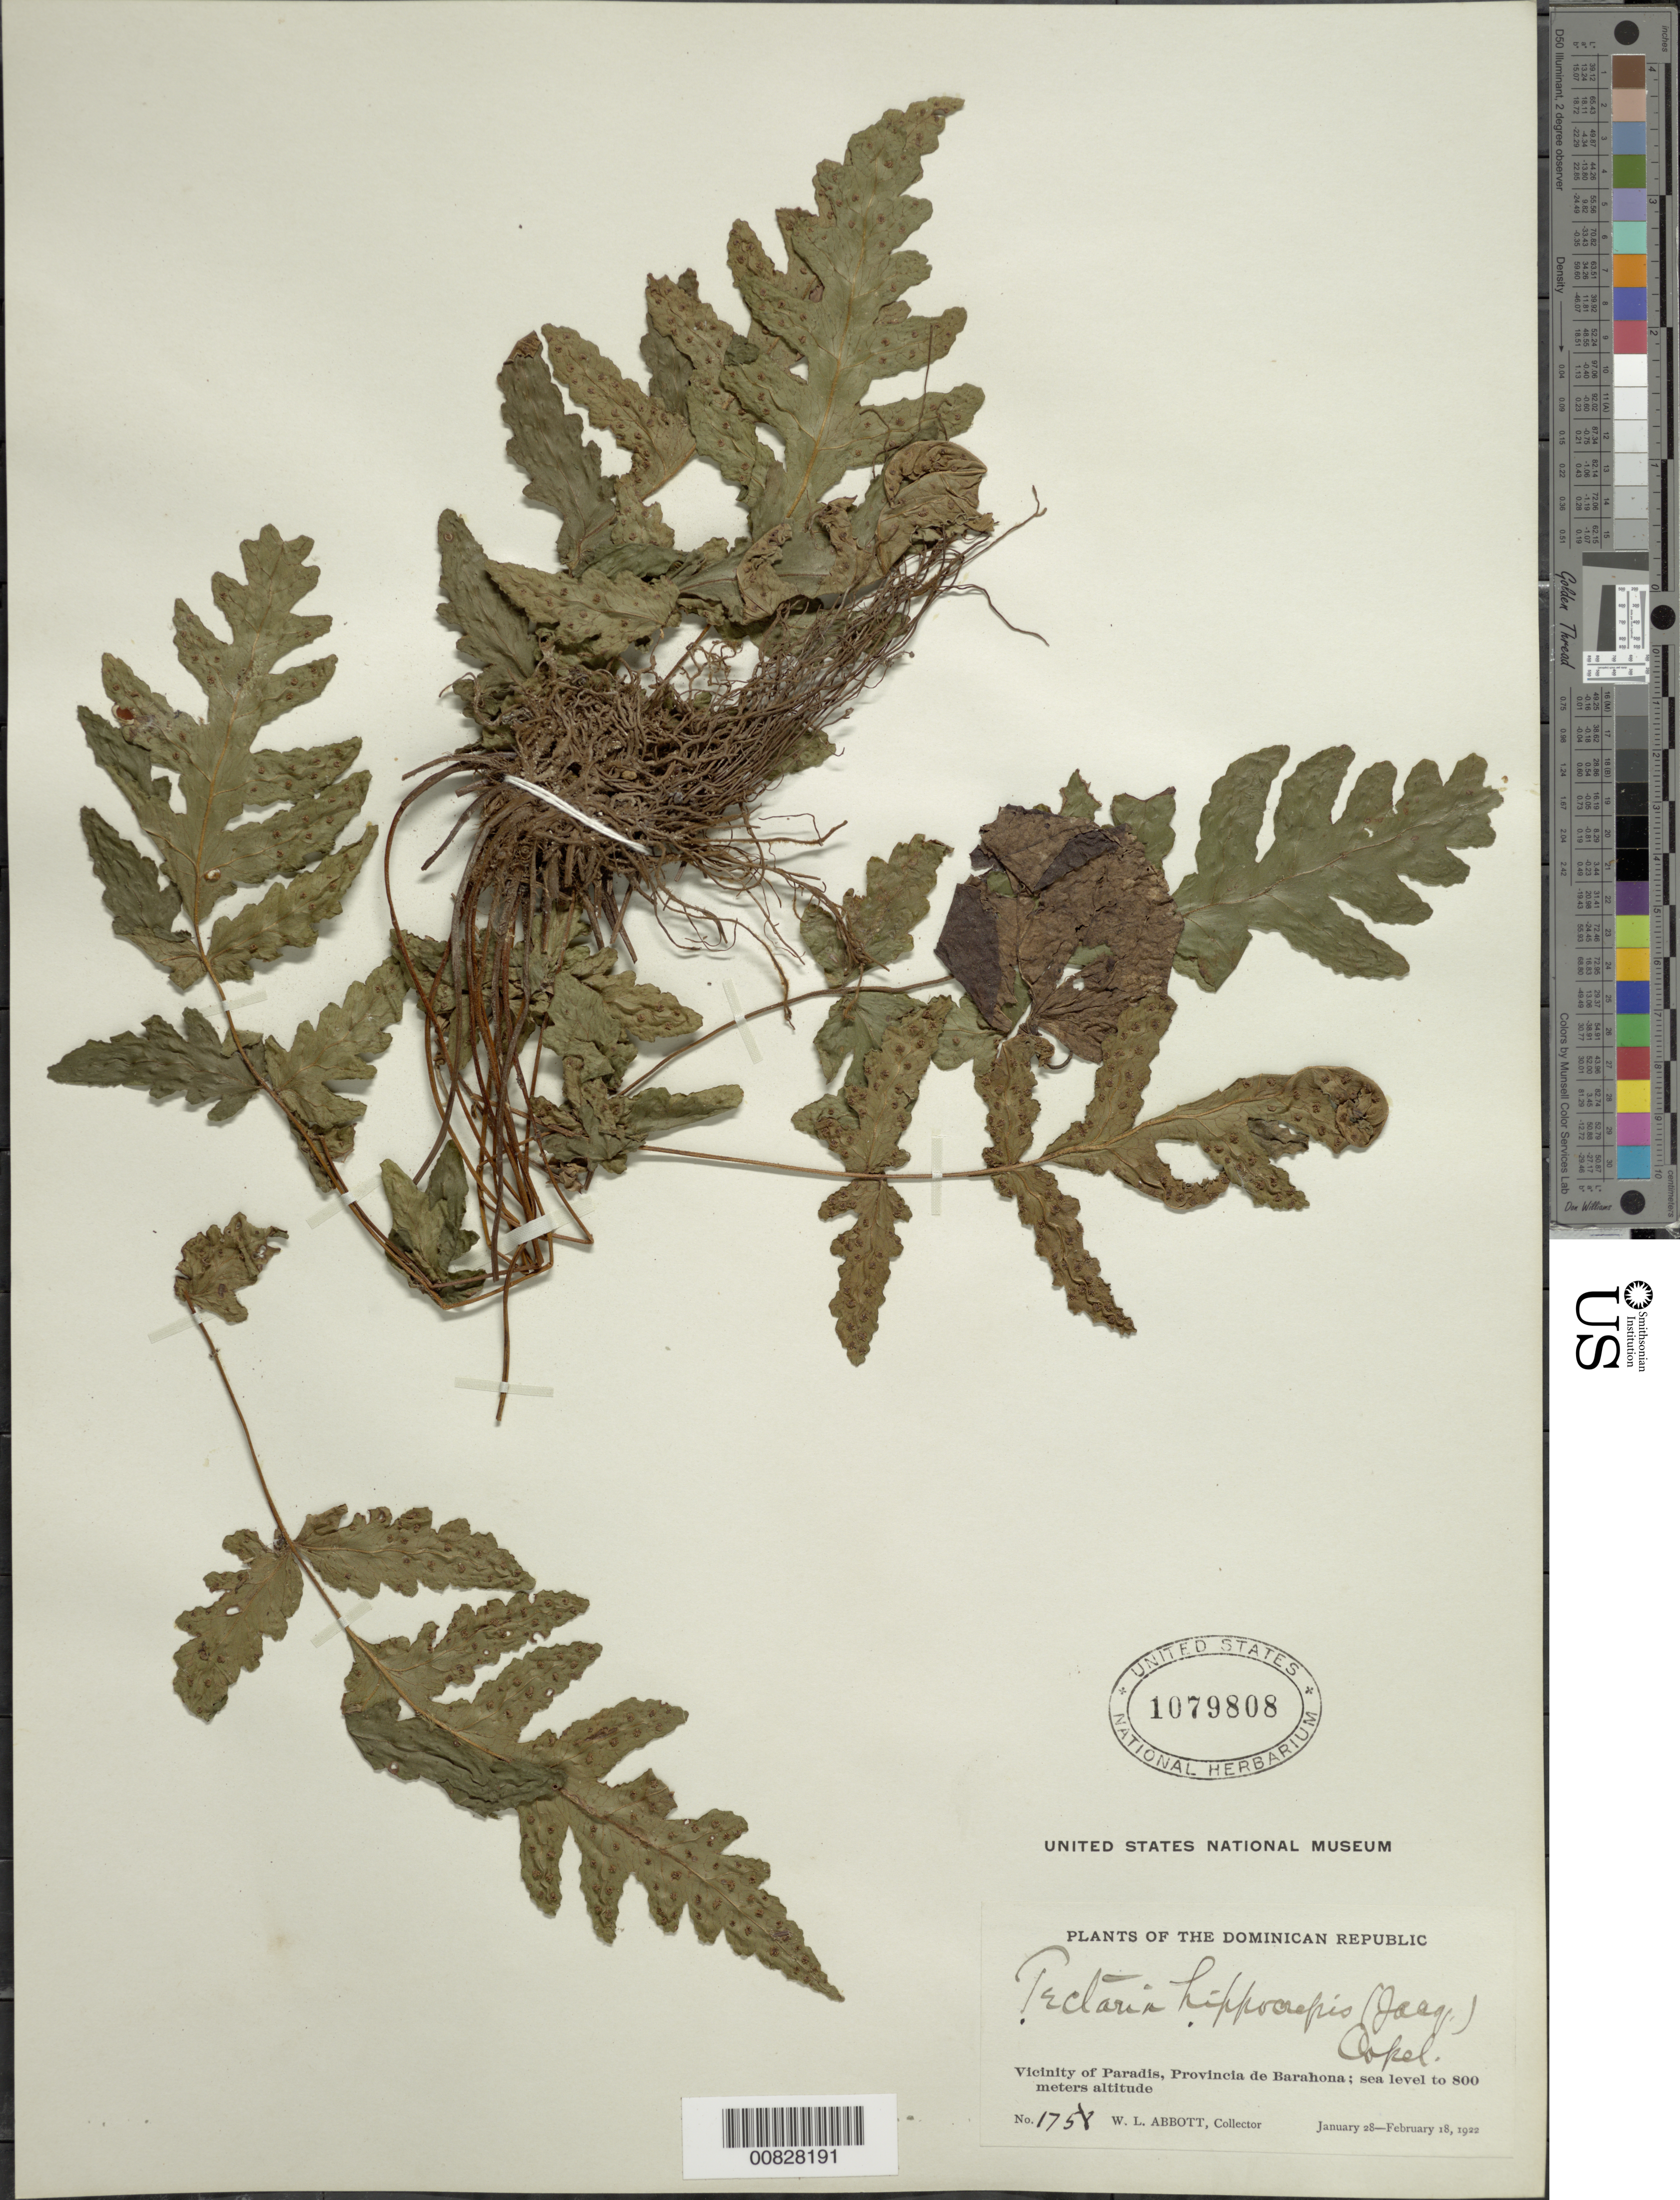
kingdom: Plantae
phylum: Tracheophyta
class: Polypodiopsida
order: Polypodiales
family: Tectariaceae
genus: Tectaria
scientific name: Tectaria cicutaria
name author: (L.) Copel.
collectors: W. L. Abbott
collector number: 1758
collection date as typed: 28 Jan 1922 to 18 Feb 1922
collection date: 1922-01-28/1922-02-18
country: Dominican Republic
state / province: Barahona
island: Hispaniola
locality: Paradis vicinity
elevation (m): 0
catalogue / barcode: US 1079808